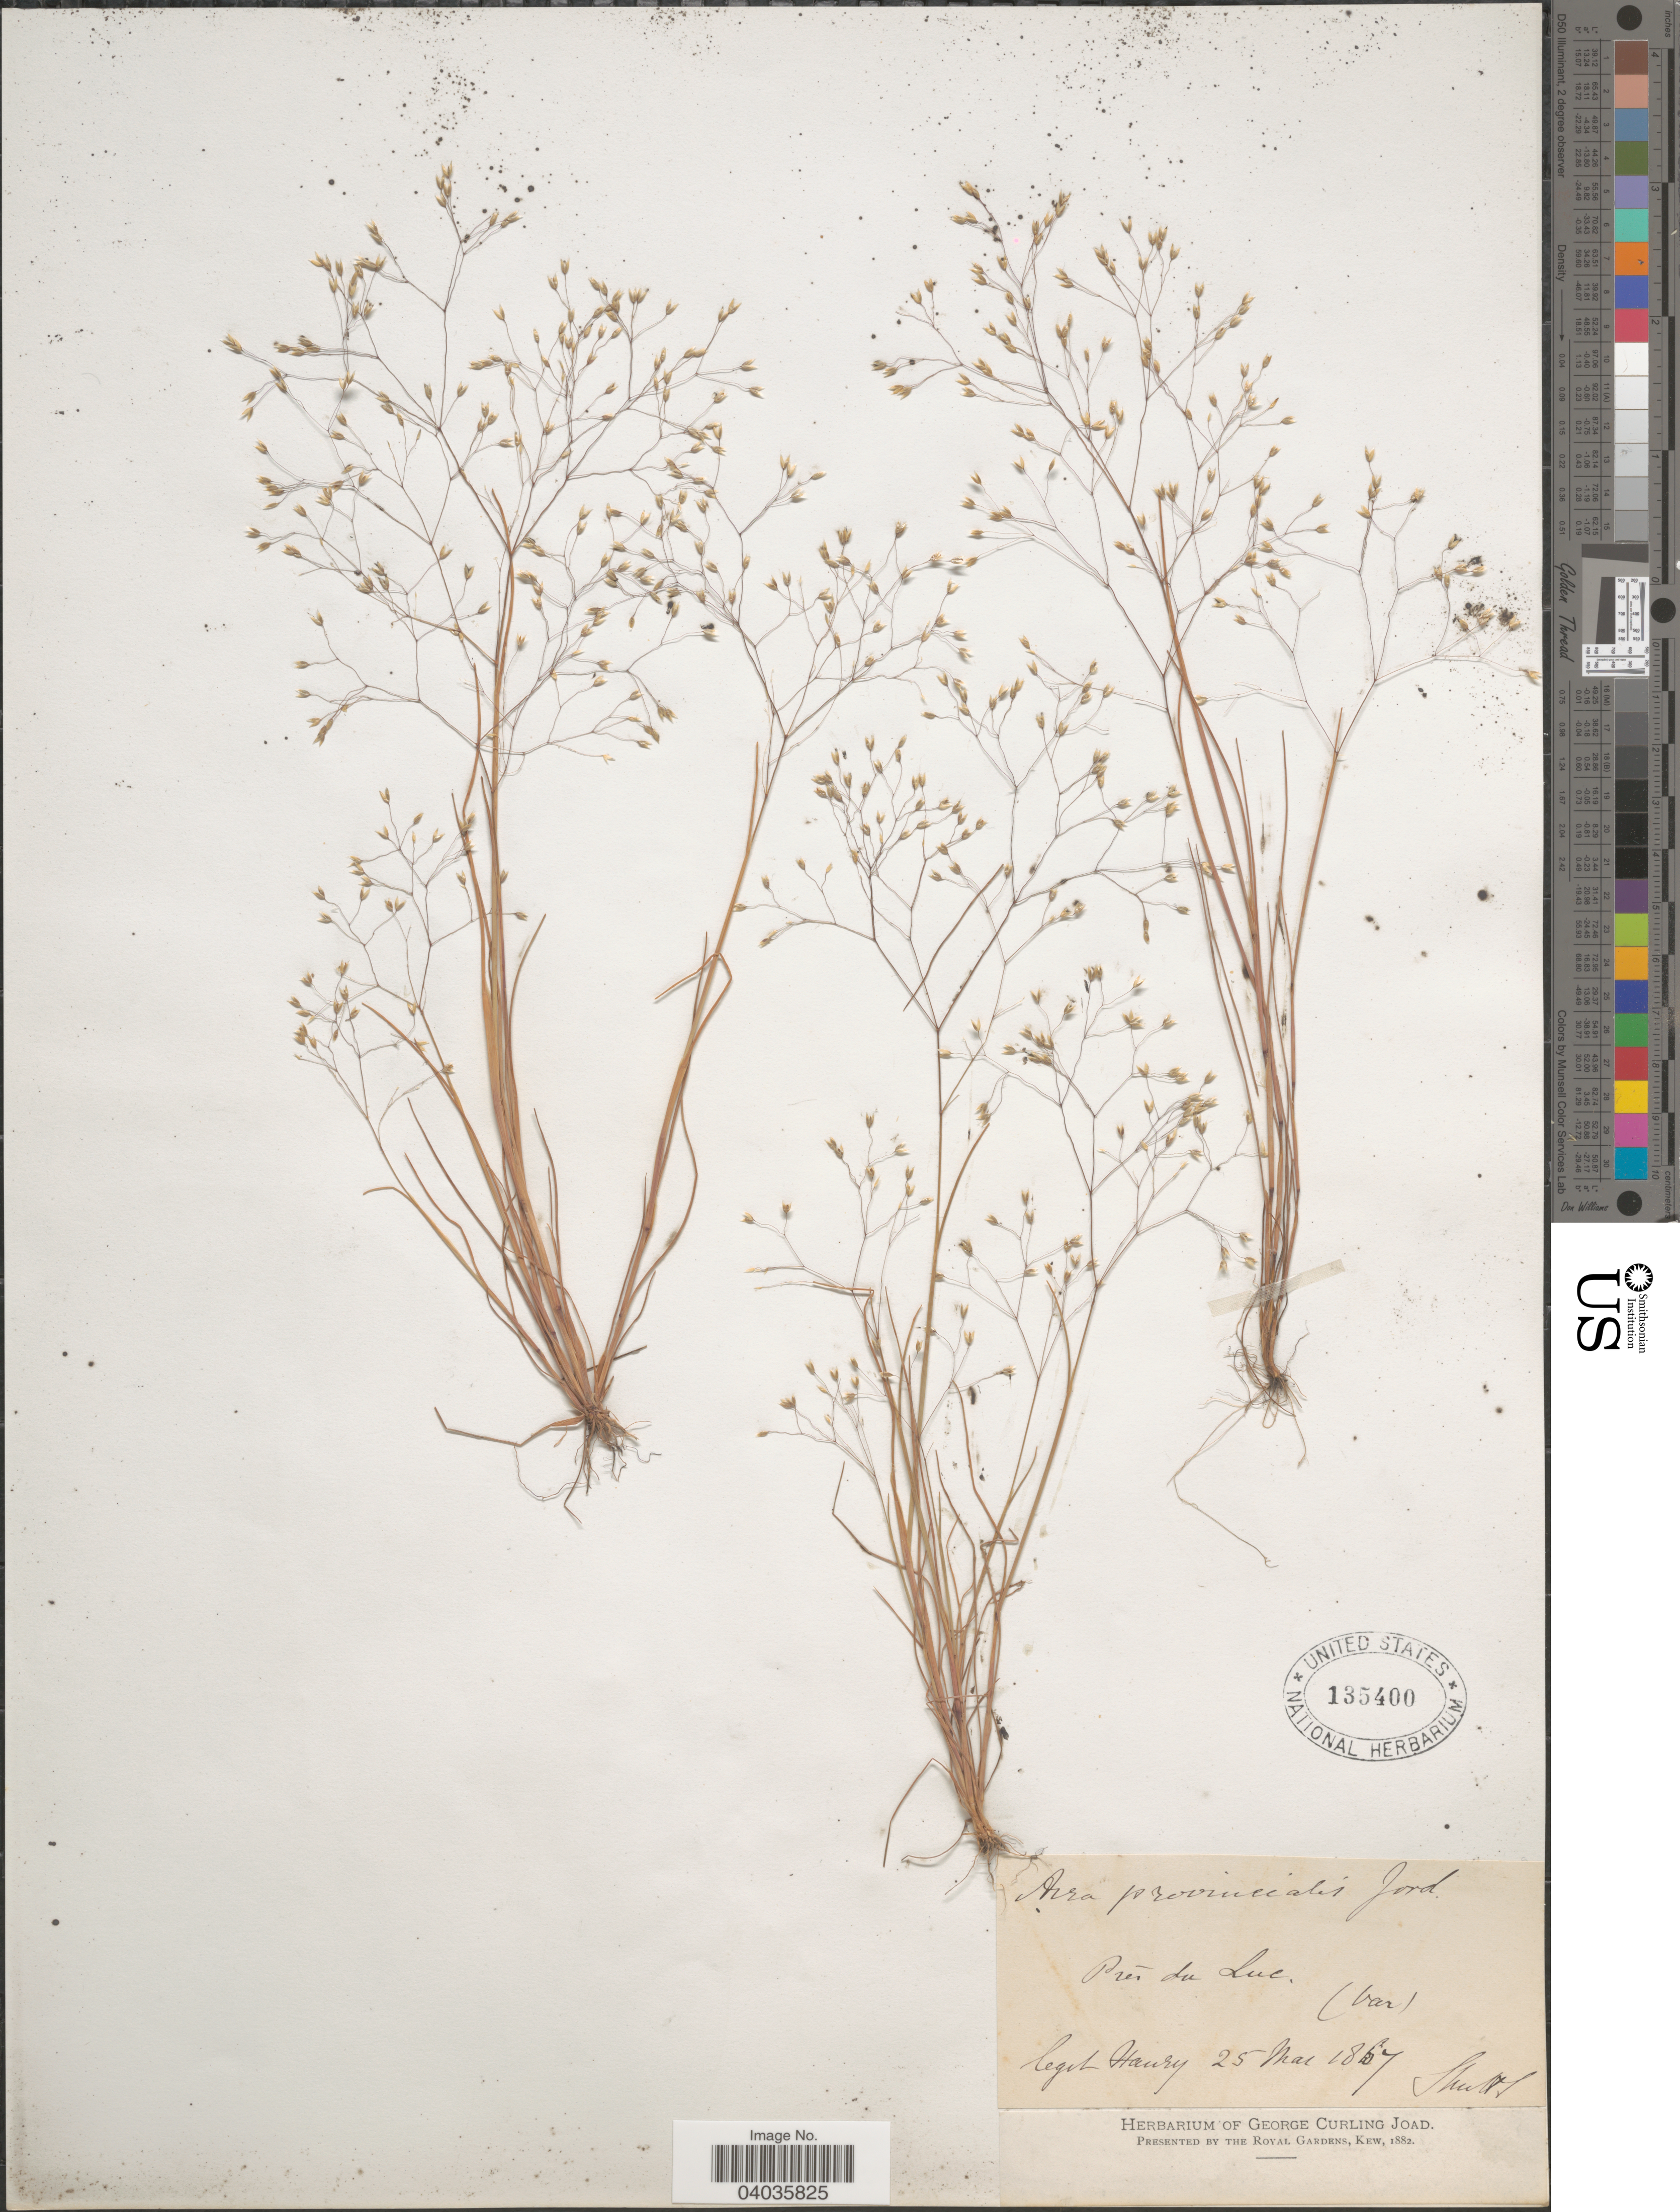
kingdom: Plantae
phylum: Tracheophyta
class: Liliopsida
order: Poales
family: Poaceae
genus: Aira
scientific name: Aira provincialis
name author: Jord.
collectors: Haury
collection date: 1867-05-25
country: France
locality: Prés du Luc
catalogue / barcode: US 135400